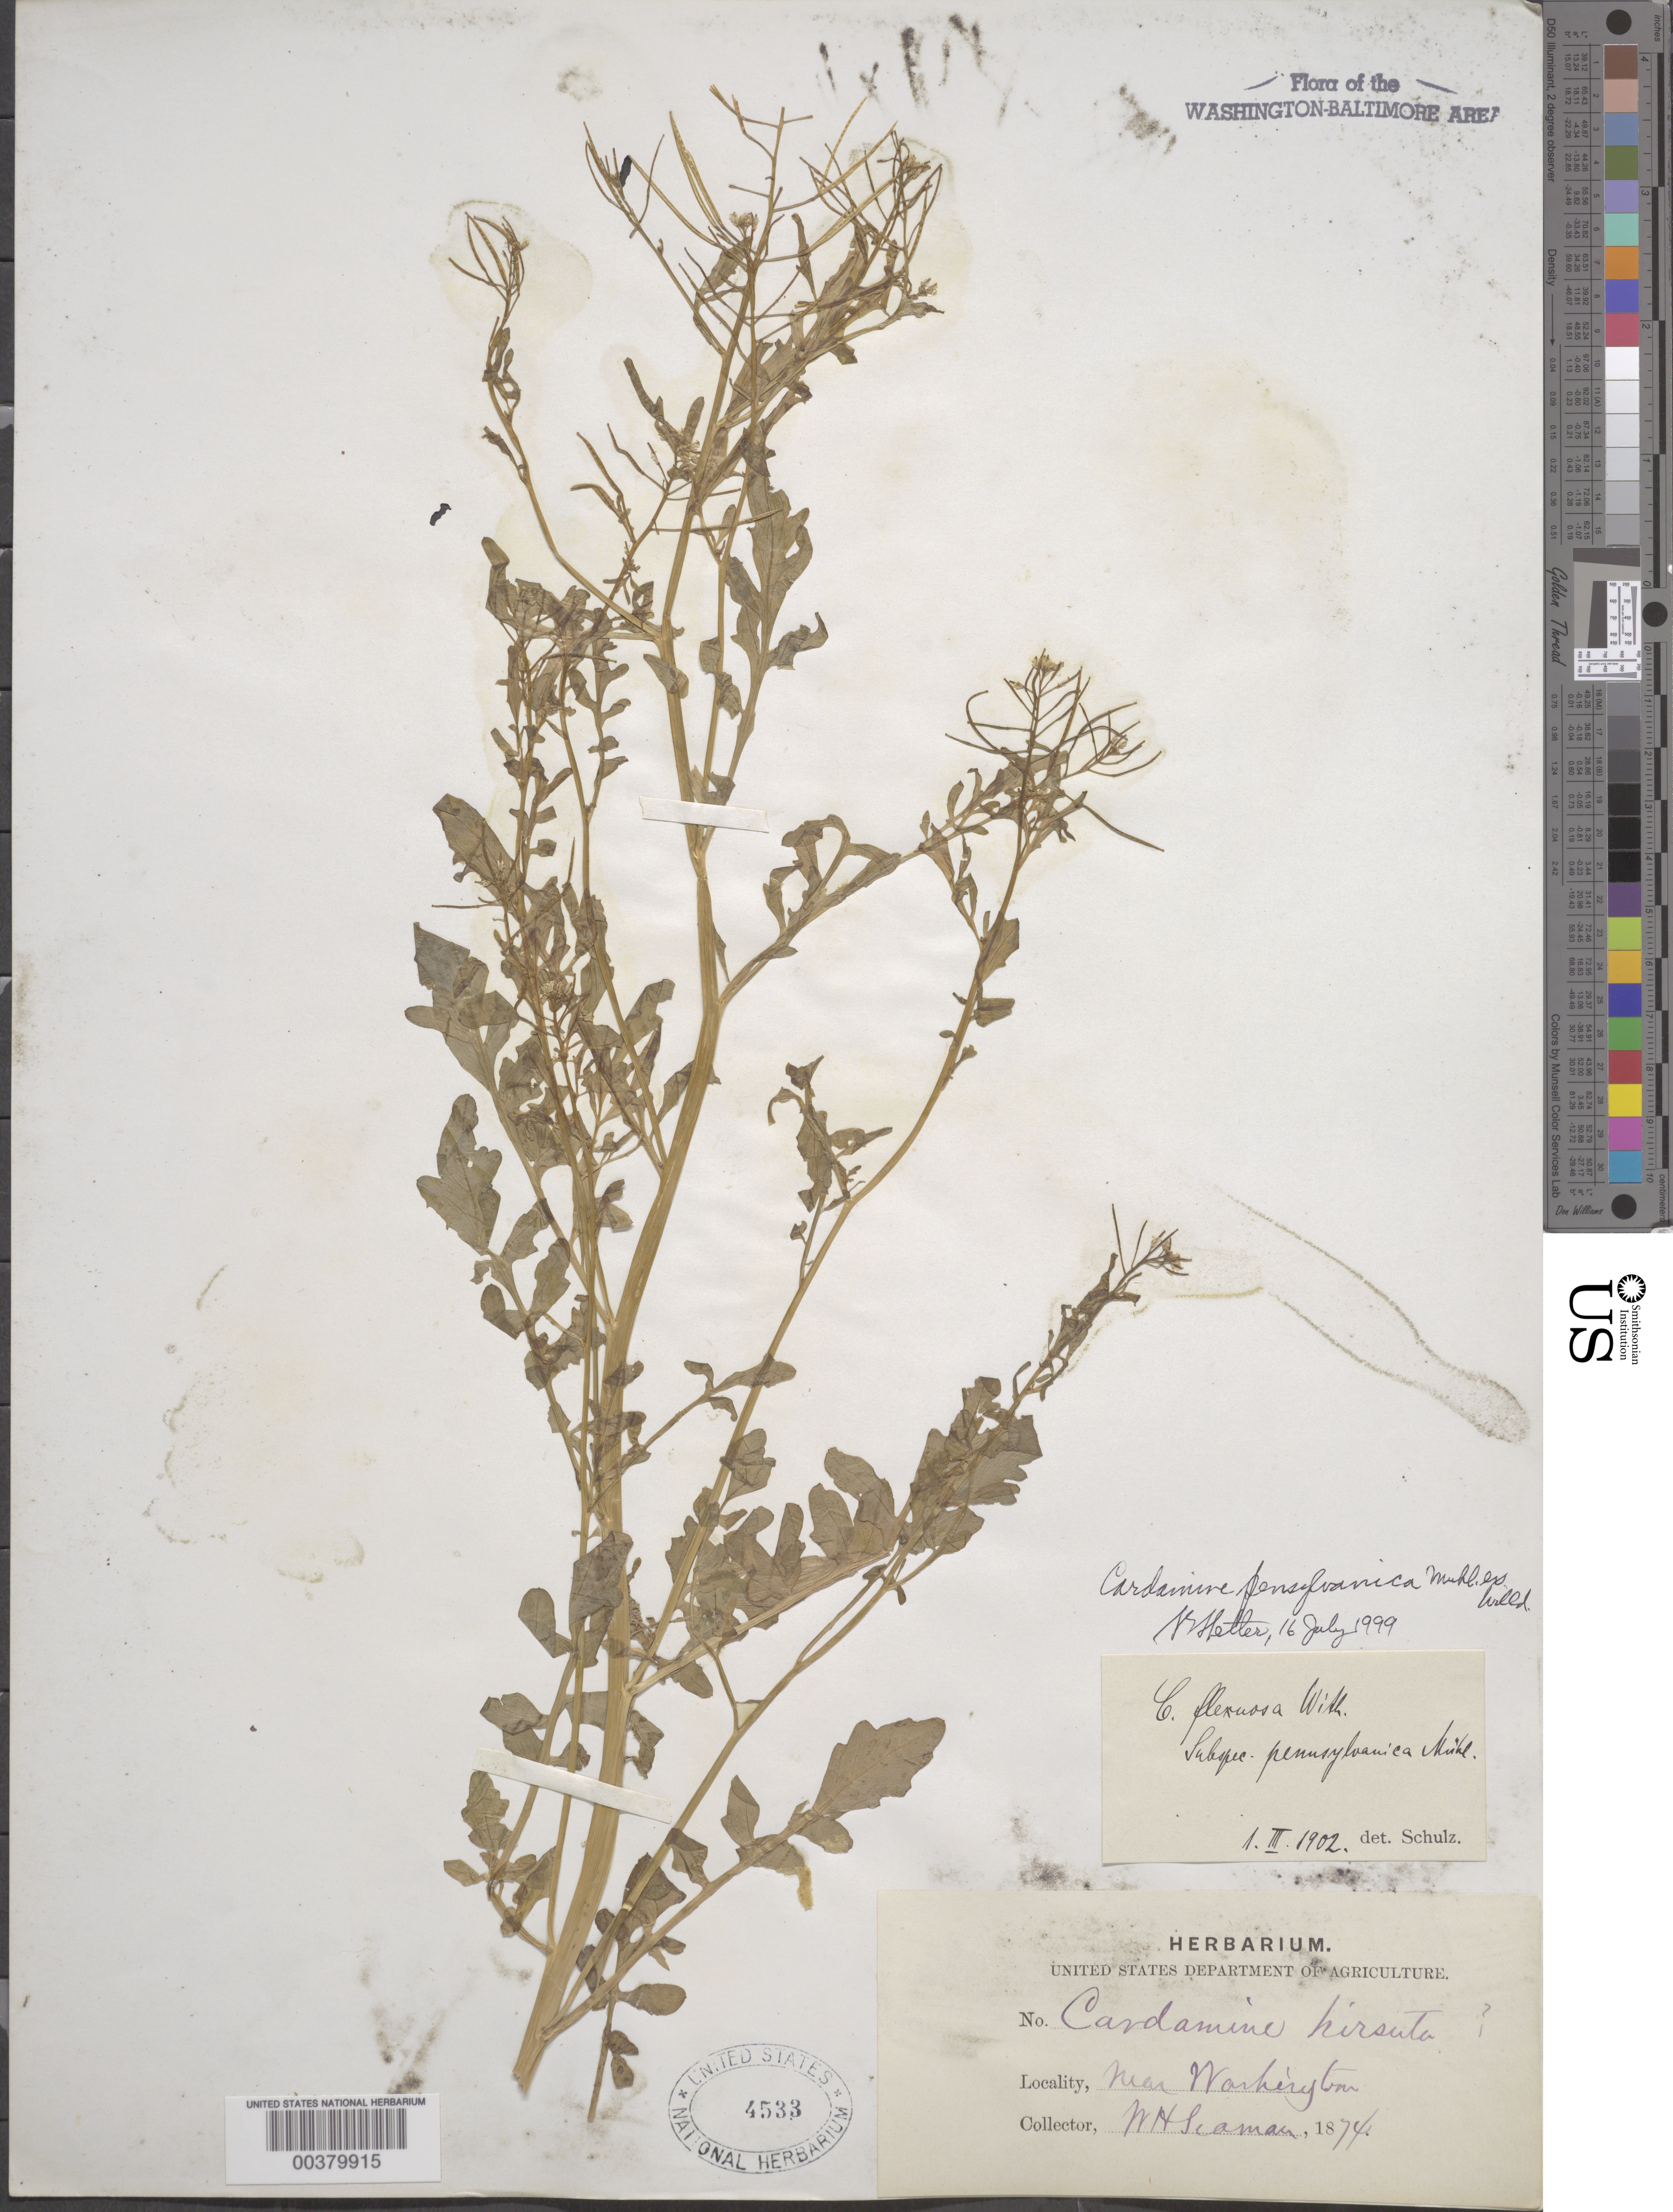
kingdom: Plantae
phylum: Tracheophyta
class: Magnoliopsida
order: Brassicales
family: Brassicaceae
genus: Cardamine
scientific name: Cardamine pensylvanica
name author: Muhl. ex Willd.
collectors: W. Seaman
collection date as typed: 1874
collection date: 1874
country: United States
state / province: District of Columbia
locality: Washington DC Area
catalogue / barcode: US 4533